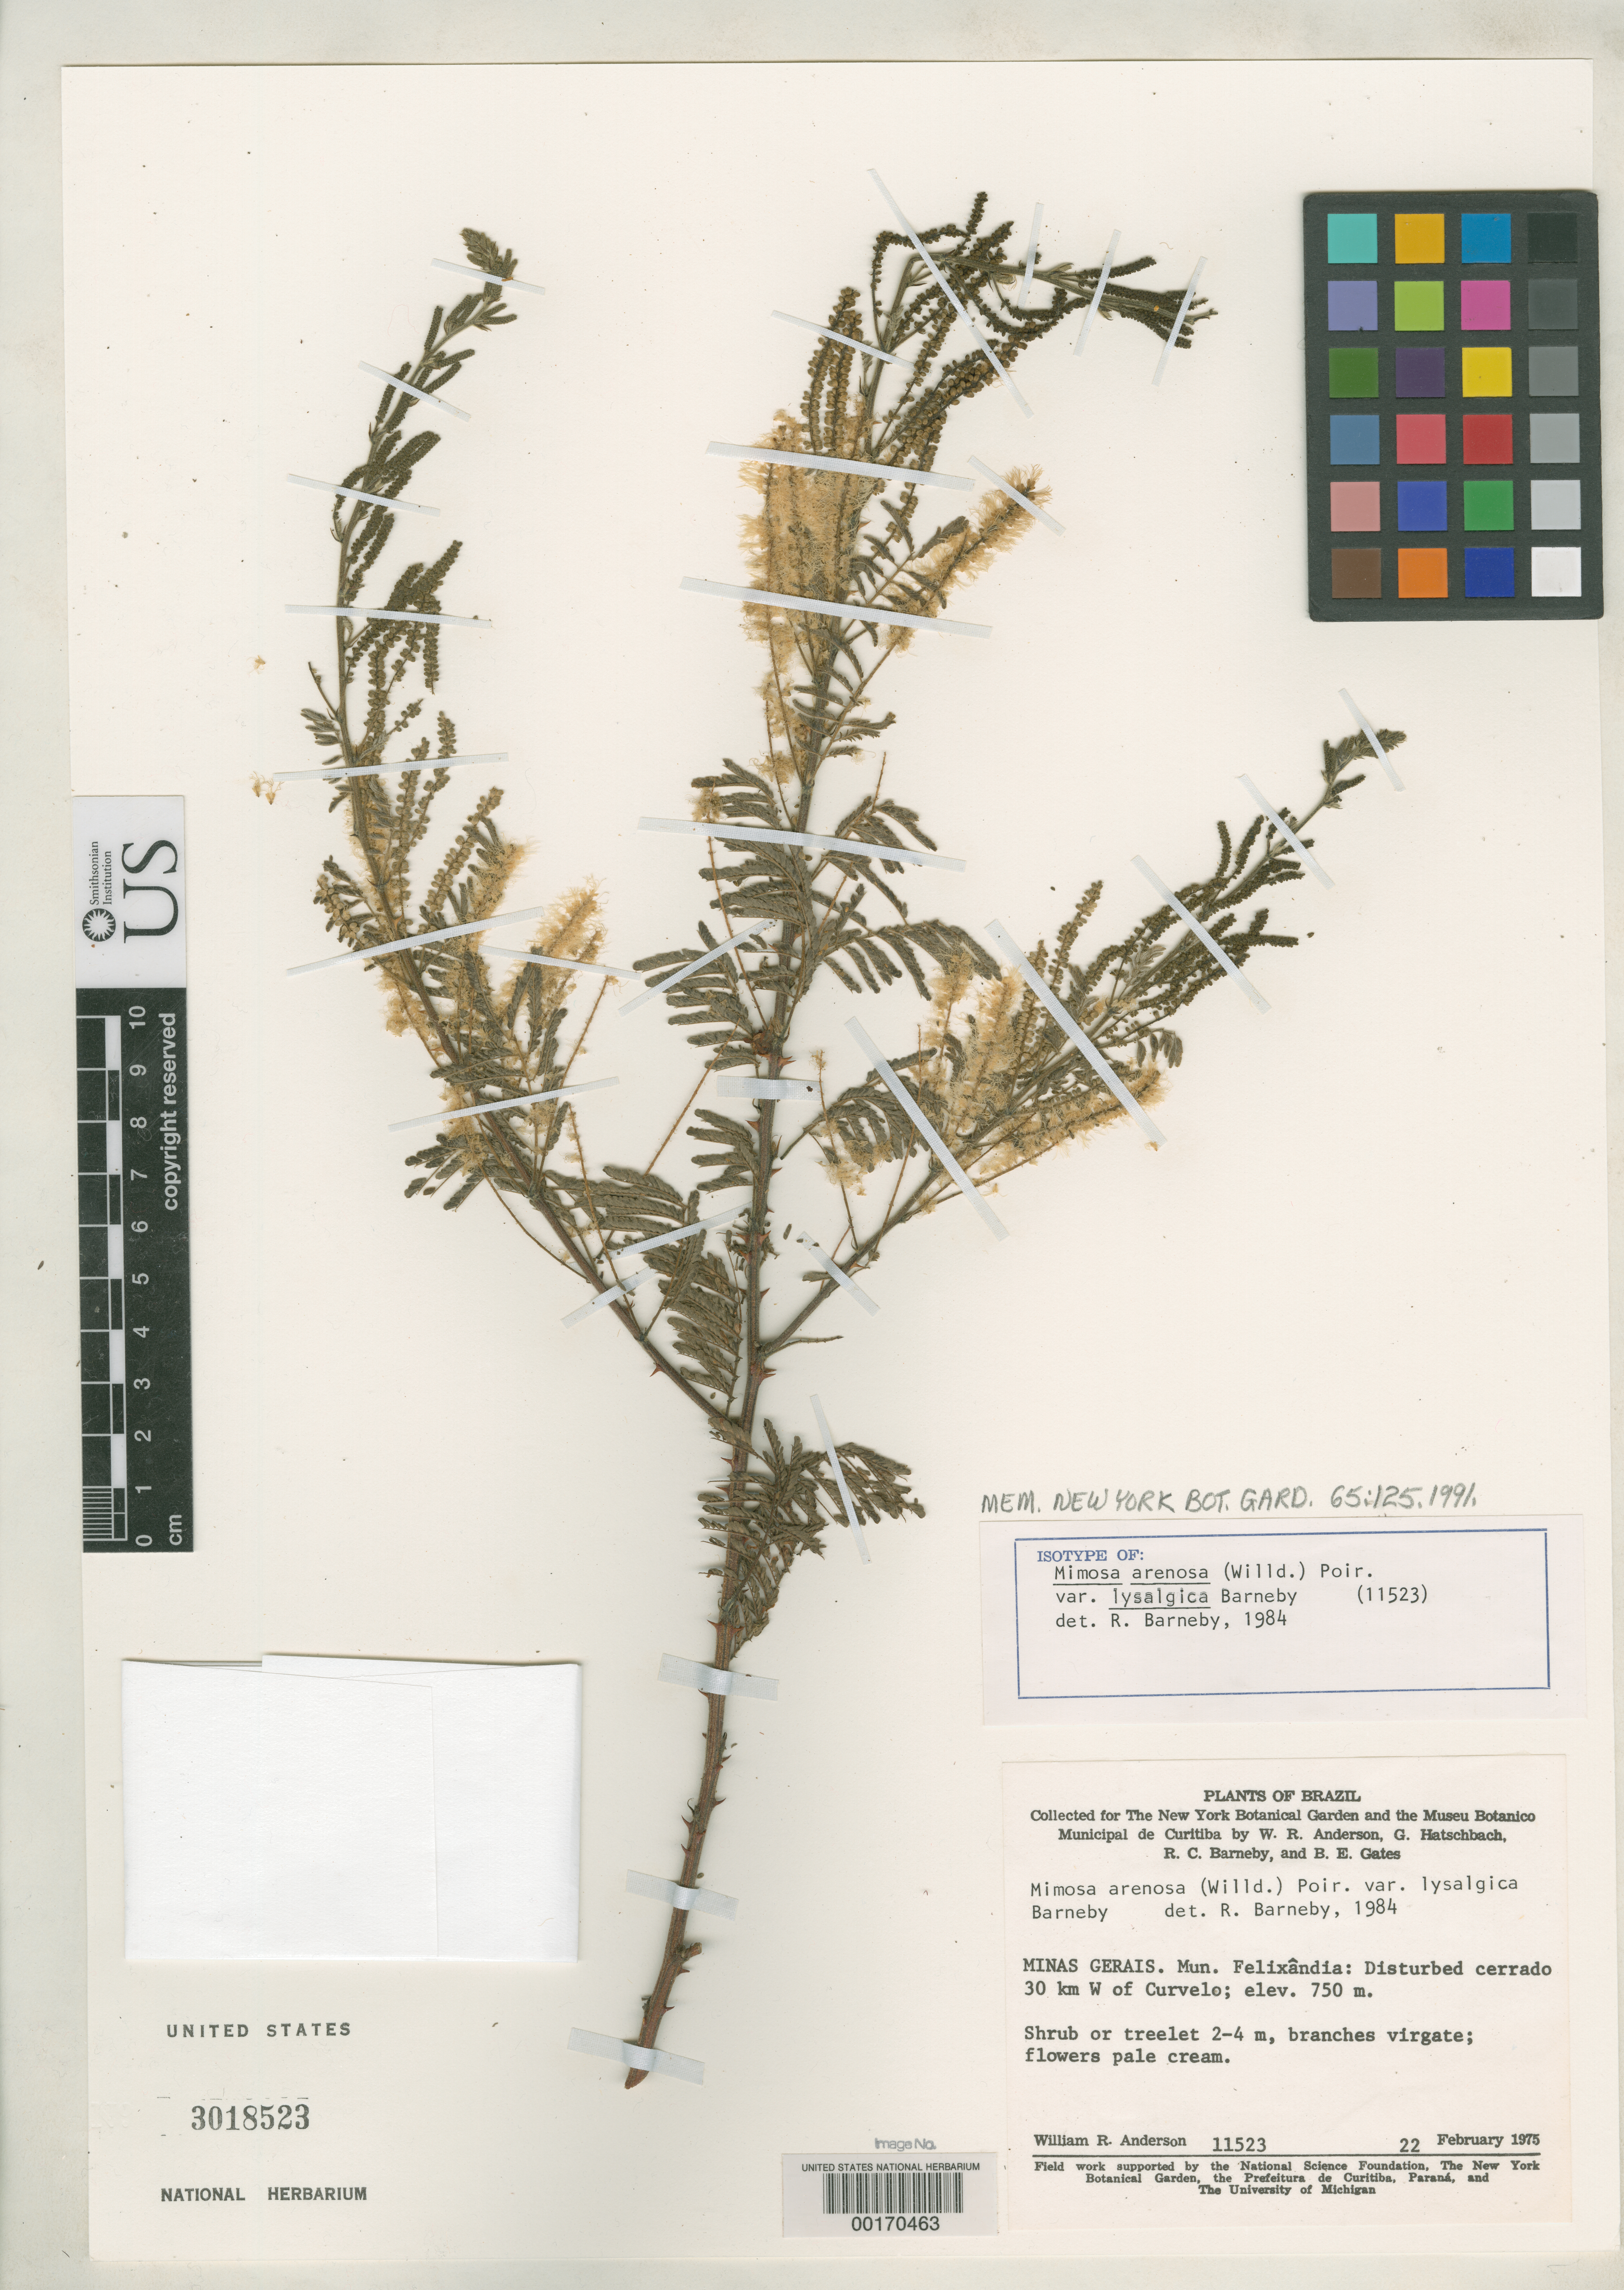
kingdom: Plantae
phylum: Tracheophyta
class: Magnoliopsida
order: Fabales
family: Fabaceae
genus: Mimosa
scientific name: Mimosa arenosa var. lysalgica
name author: Barneby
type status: Isotype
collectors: R. A. Anderson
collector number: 11523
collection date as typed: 22 Feb 1975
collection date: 1975-02-22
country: Brazil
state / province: Minas Gerais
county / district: Felixlândia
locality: Cerrado 30 km W of Curvelo.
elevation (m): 750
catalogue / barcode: US 3018523